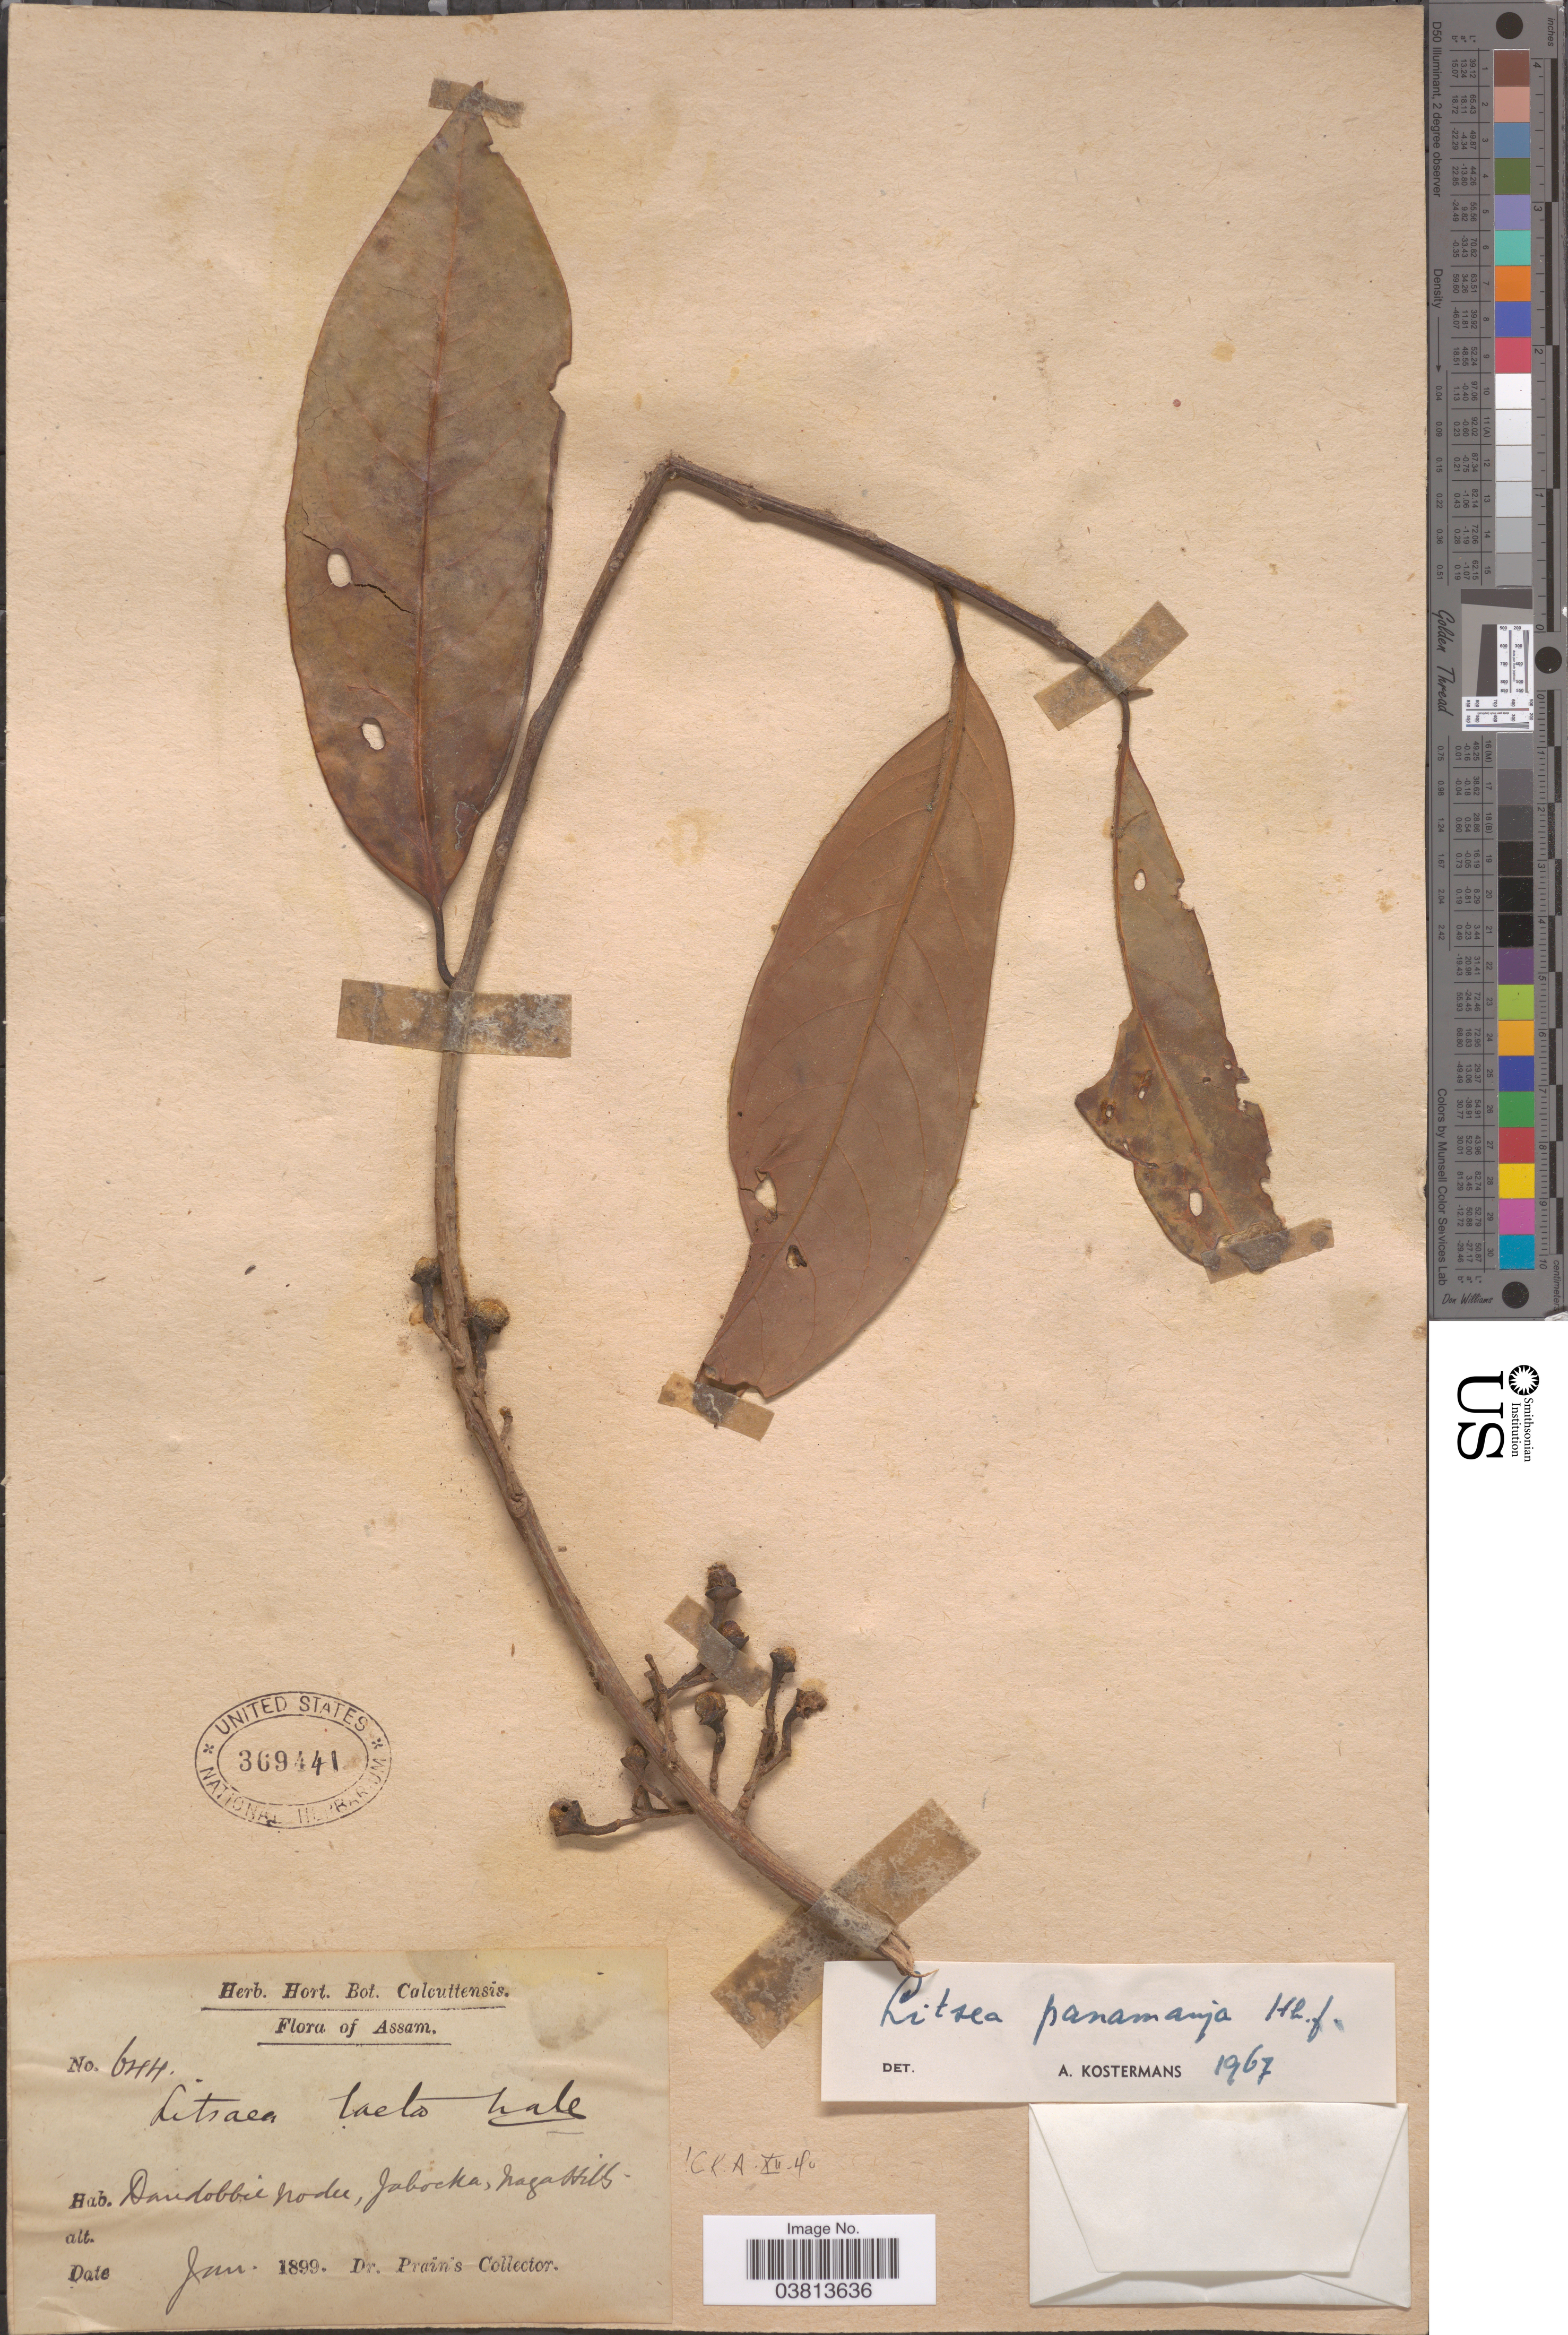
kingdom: Plantae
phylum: Tracheophyta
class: Magnoliopsida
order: Laurales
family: Lauraceae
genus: Litsea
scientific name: Litsea panamanja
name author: (Buch.-Ham. ex Nees) Hook. f.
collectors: Dr. Prain's collector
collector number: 644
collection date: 1899-06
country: India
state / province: Assam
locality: Dandobbie [interpreted] Nodu, Jabocka, Naga Hills.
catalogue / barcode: US 369441